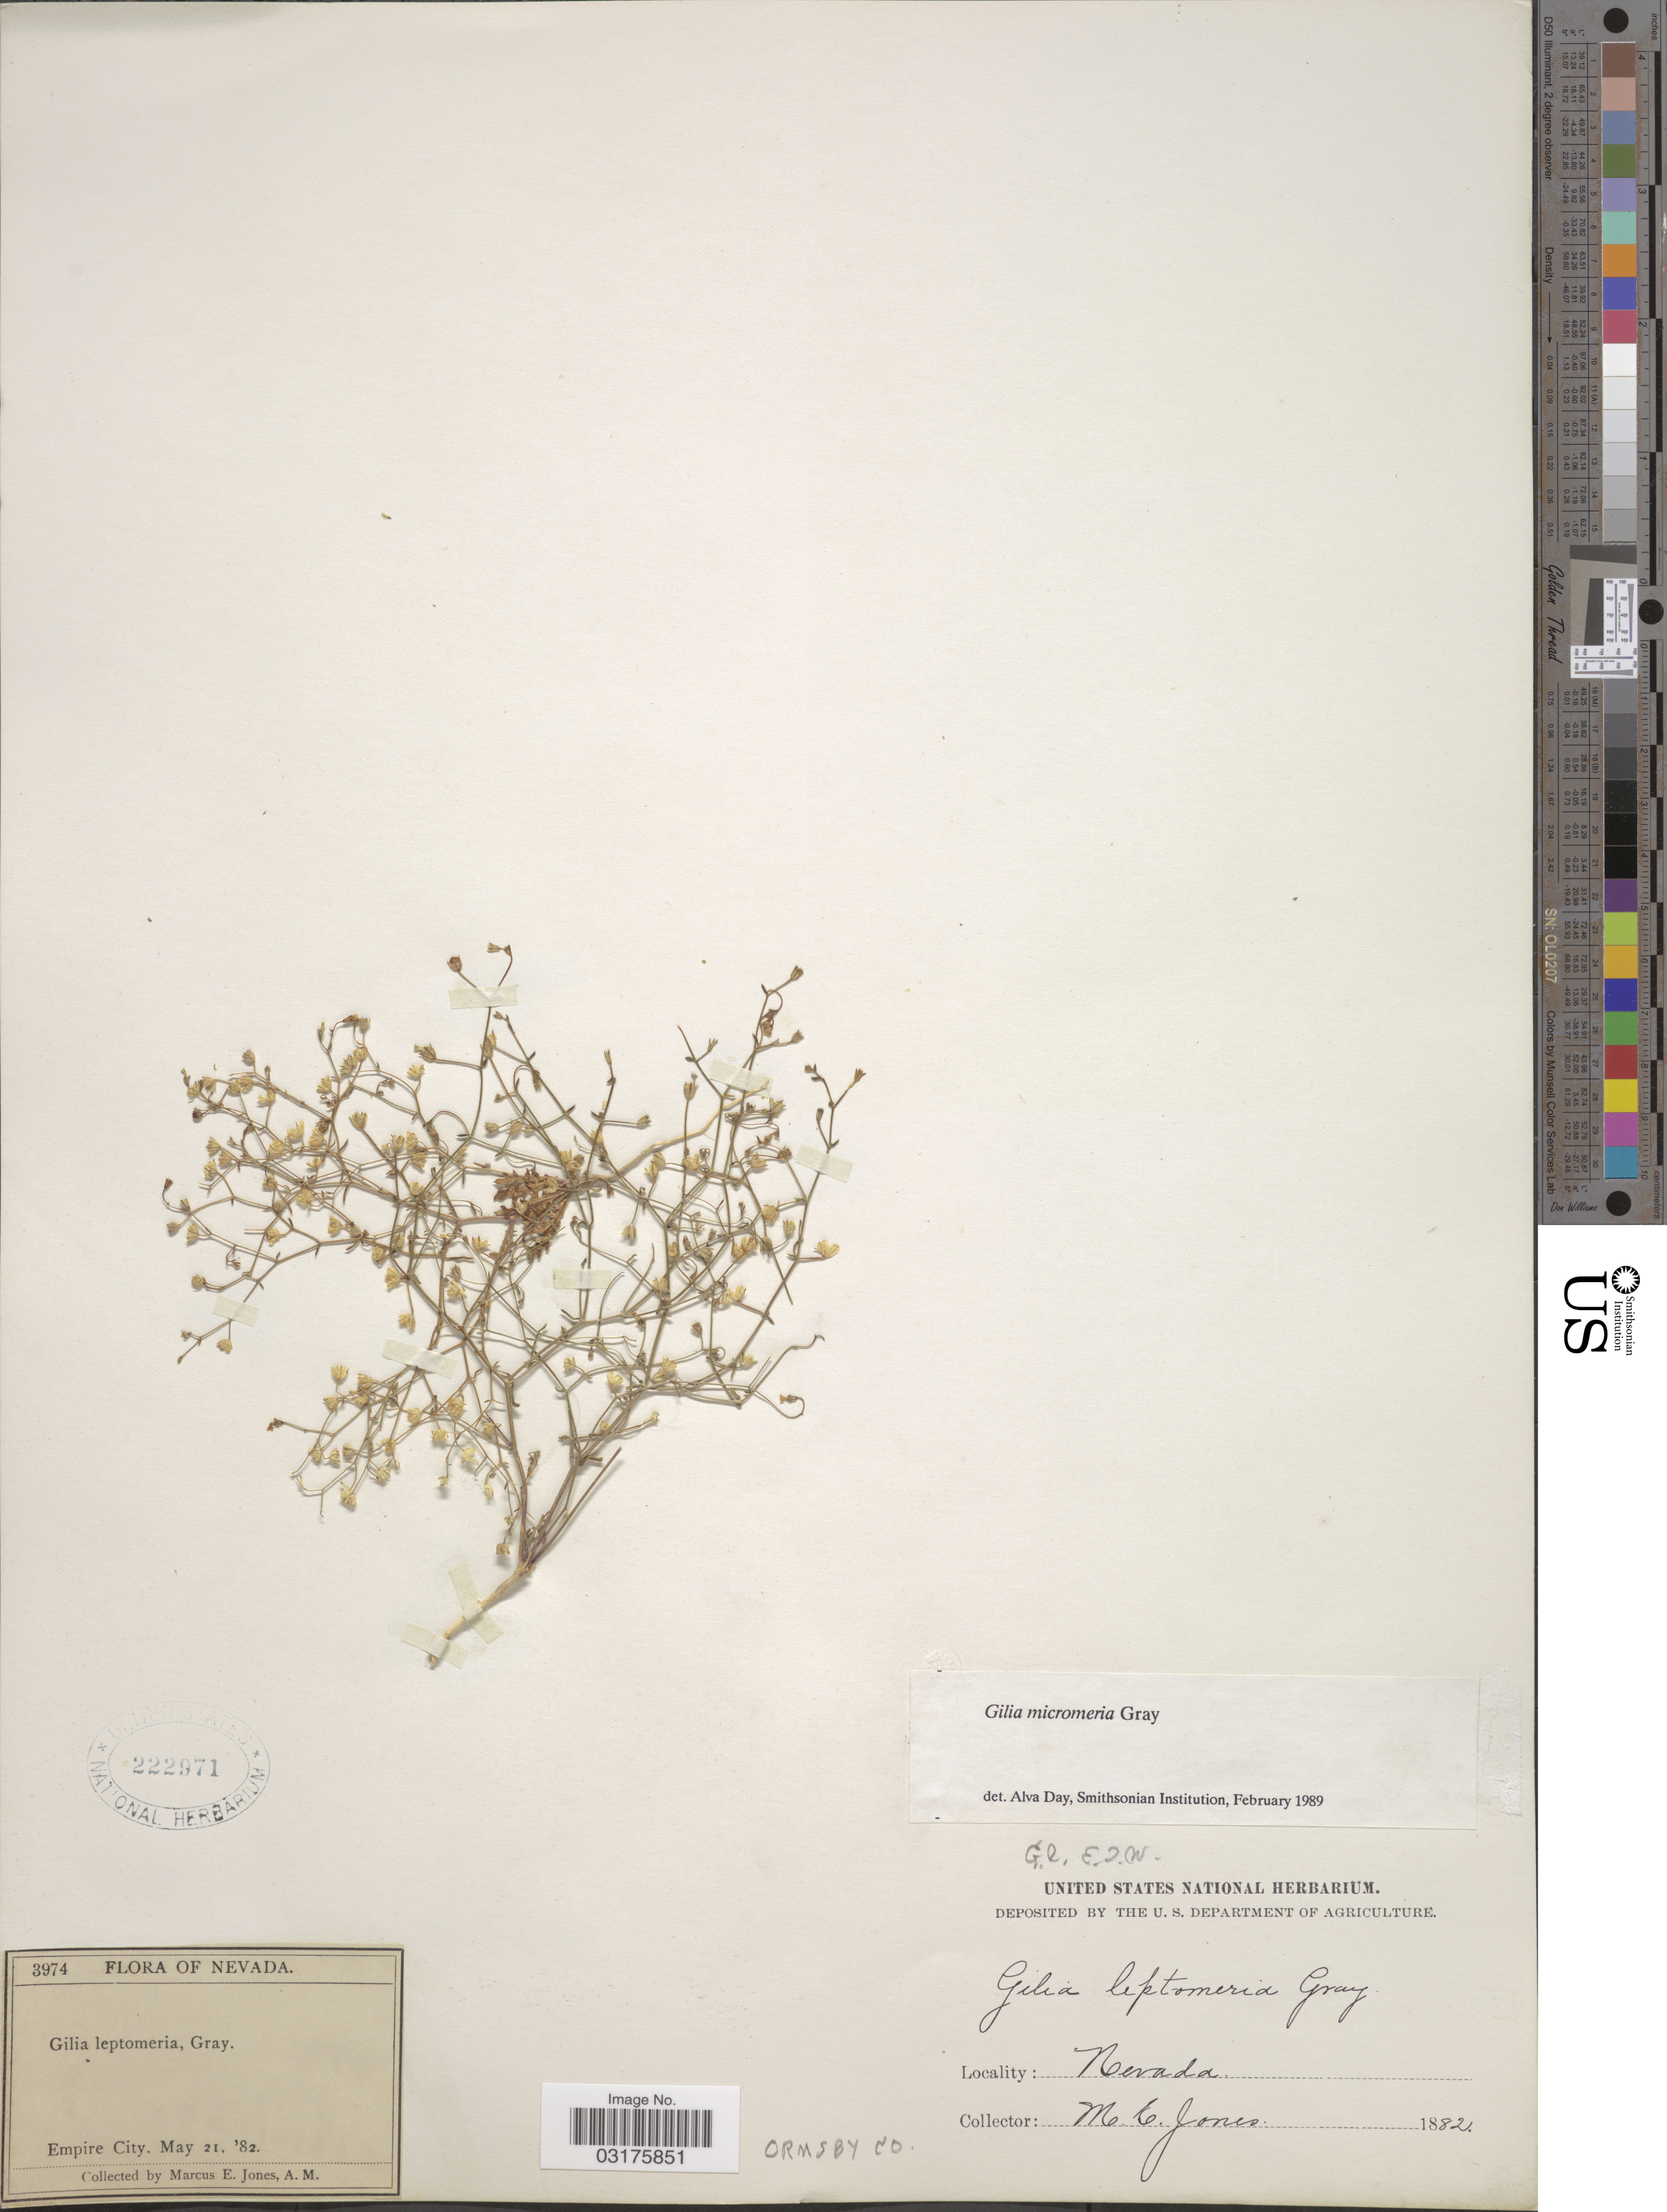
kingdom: Plantae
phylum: Tracheophyta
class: Magnoliopsida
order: Ericales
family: Polemoniaceae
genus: Aliciella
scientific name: Aliciella micromeria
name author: (A. Gray) J.M. Porter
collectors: M. E. Jones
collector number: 3974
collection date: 1882-05-21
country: United States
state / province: Nevada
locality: Ormsby Co. Empire City.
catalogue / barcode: US 222971